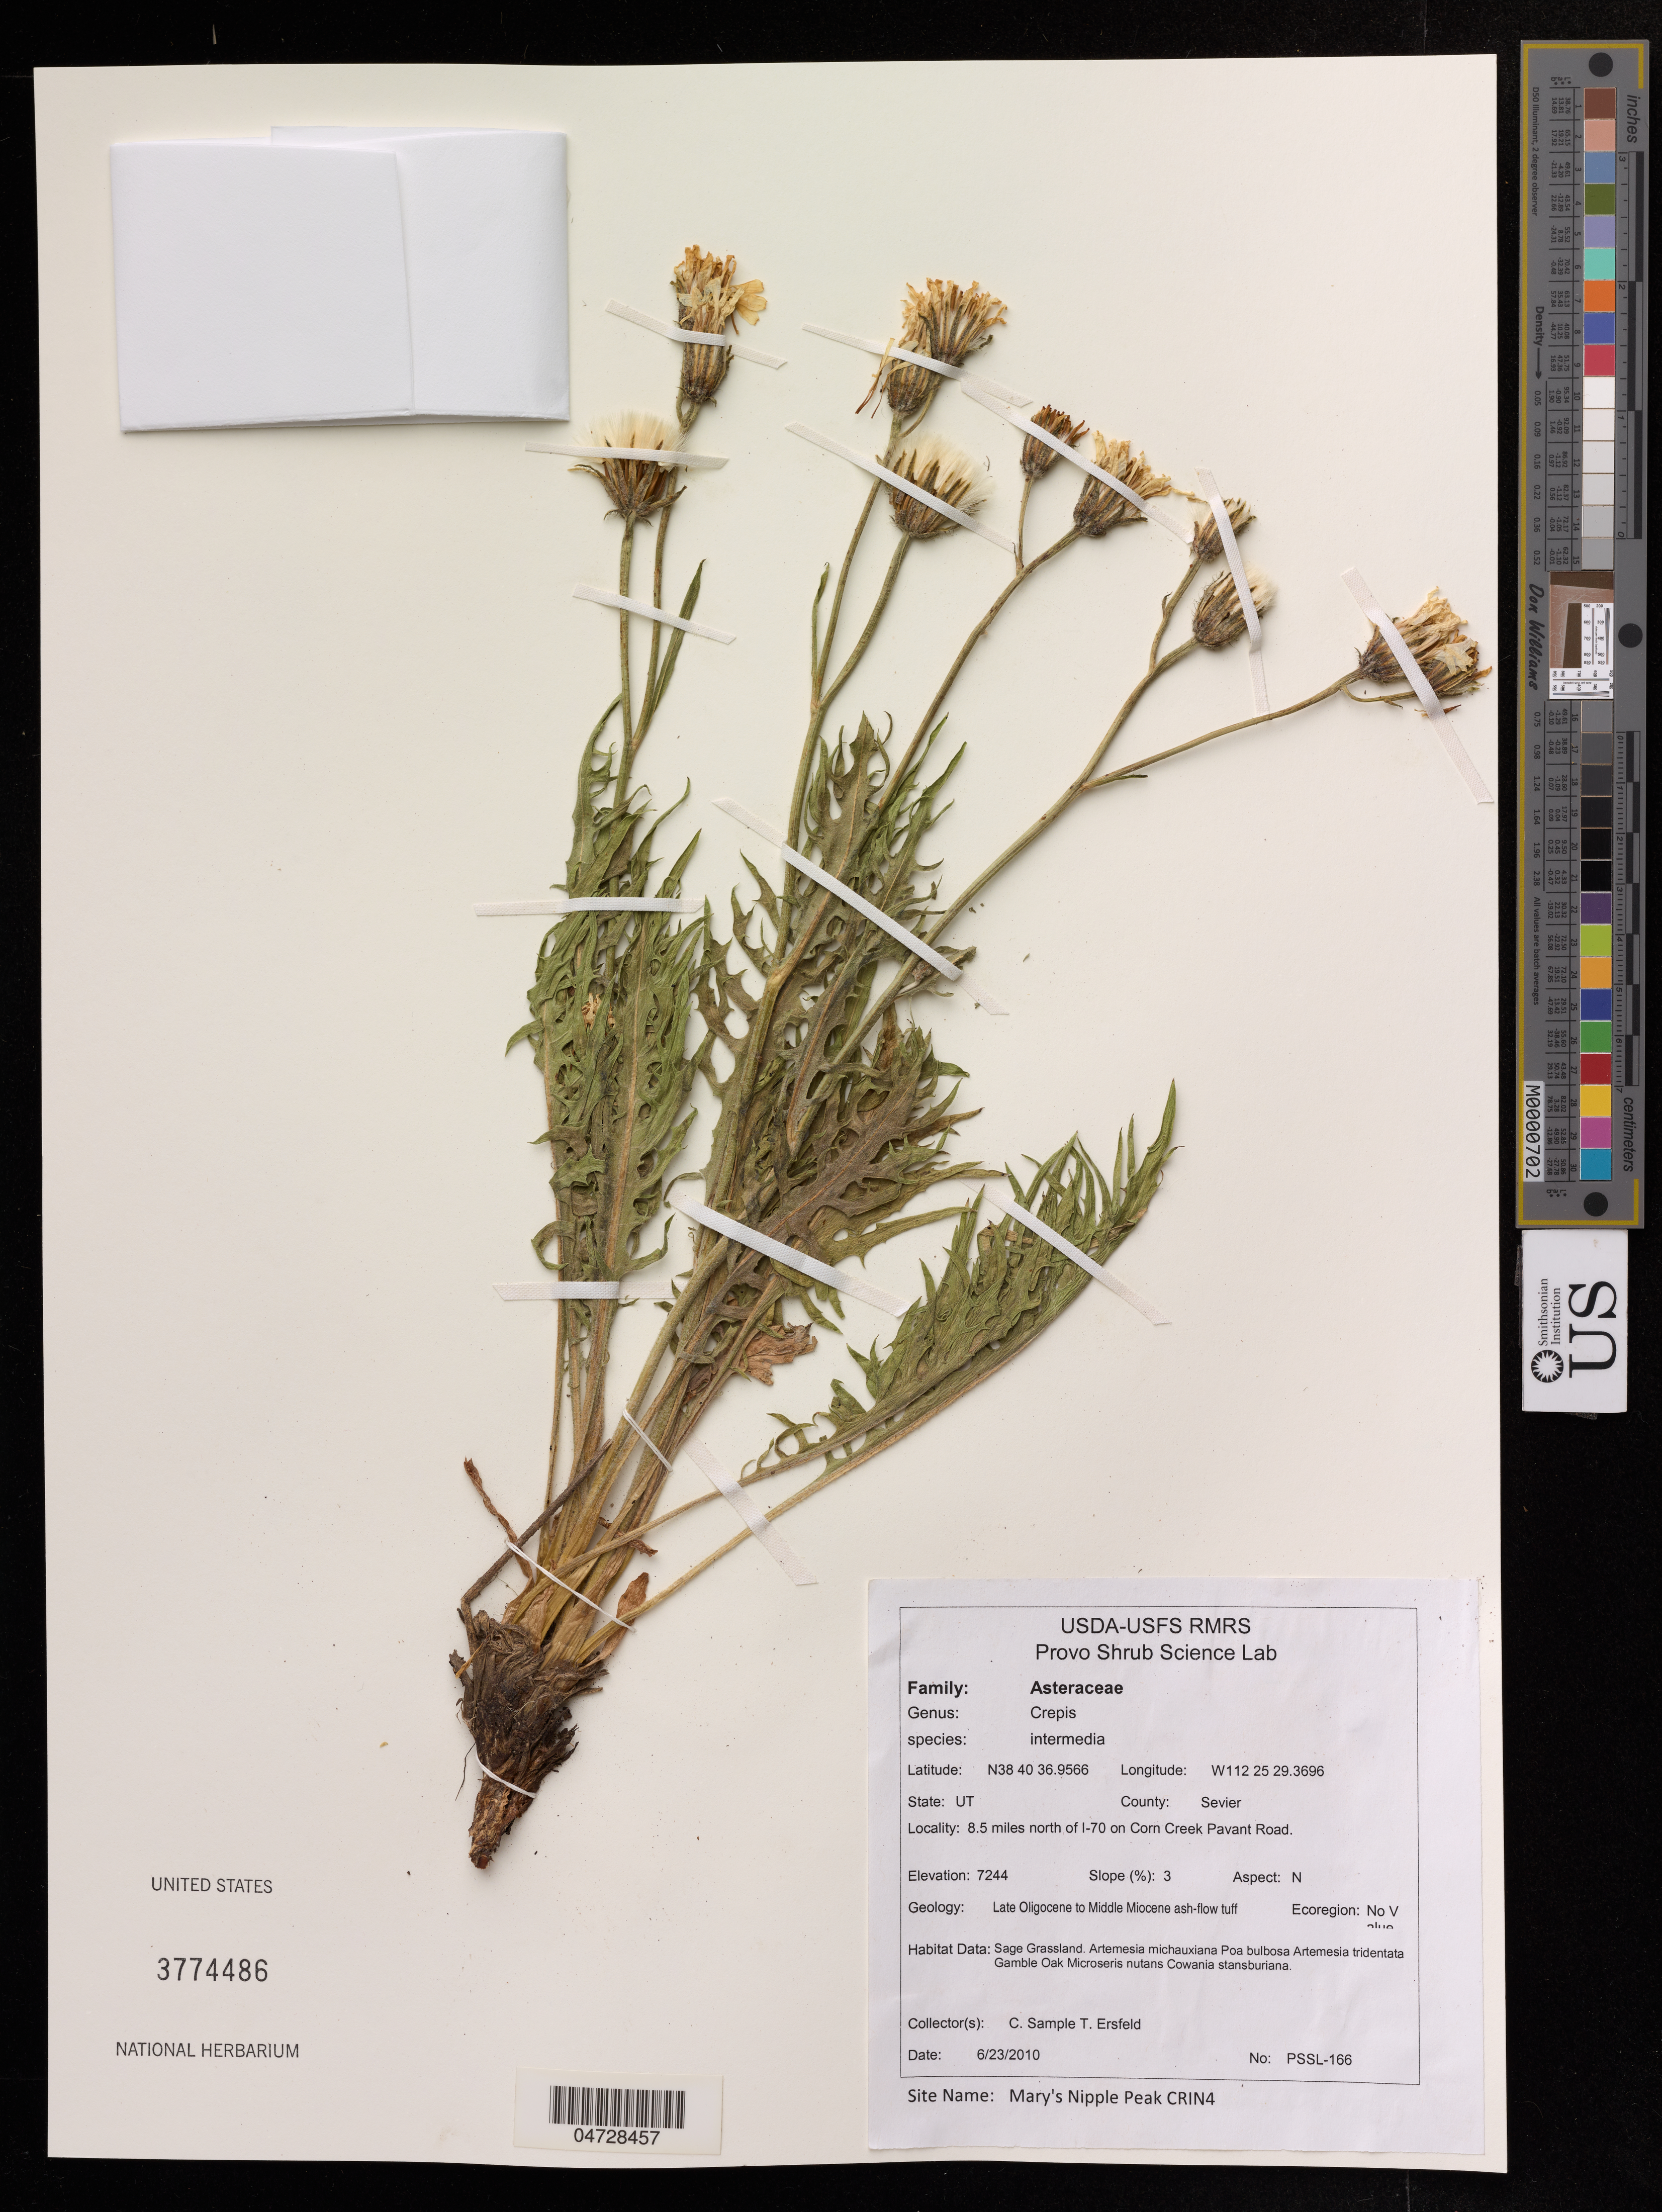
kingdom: Plantae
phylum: Tracheophyta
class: Magnoliopsida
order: Asterales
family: Asteraceae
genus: Crepis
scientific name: Crepis intermedia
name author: A. Gray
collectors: C. Sample & T. Ersfeld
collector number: PSSL-166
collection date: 2010-06-23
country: United States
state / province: Utah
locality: Sevier. 8.5 miles north of I-70 on Corn Creek Pavant Road.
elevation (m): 2208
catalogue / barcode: US 3774486